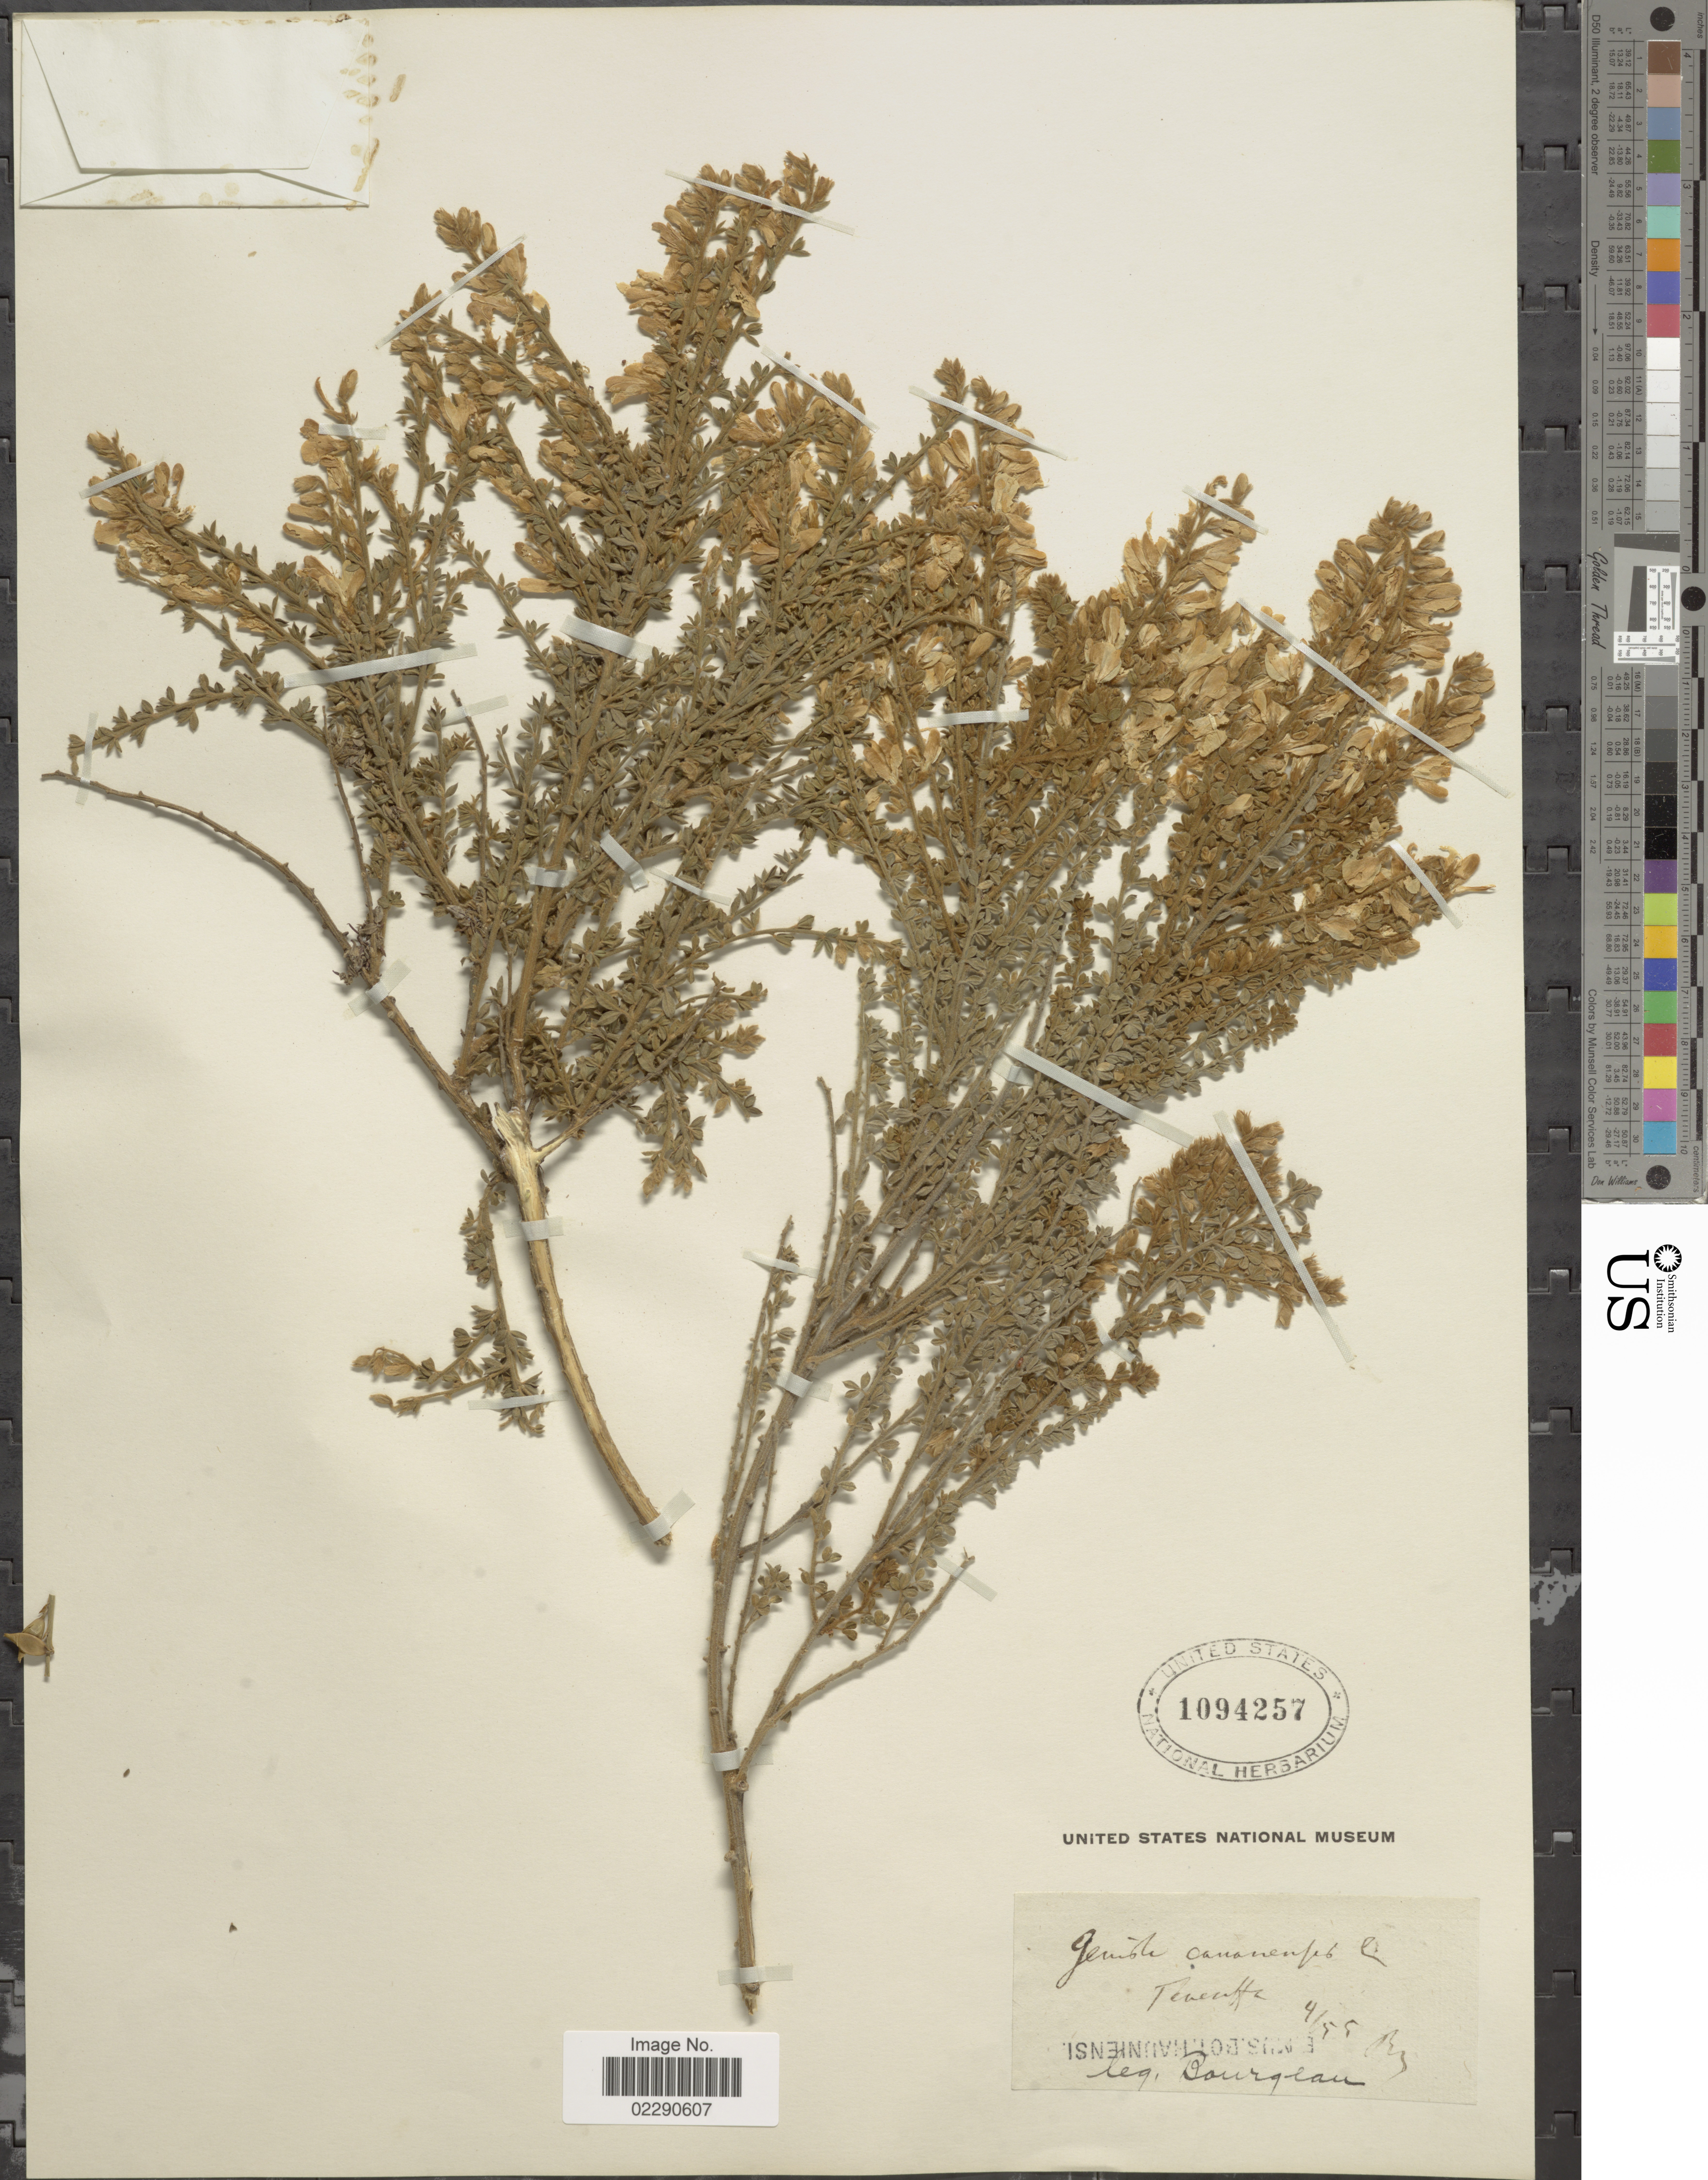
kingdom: Plantae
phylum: Tracheophyta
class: Magnoliopsida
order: Fabales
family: Fabaceae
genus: Genista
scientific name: Genista canariensis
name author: L.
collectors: -. Bourgeau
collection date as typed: Transcribed d/m/y: /4/55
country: Spain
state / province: Canarias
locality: Teneriffe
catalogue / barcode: US 1094257